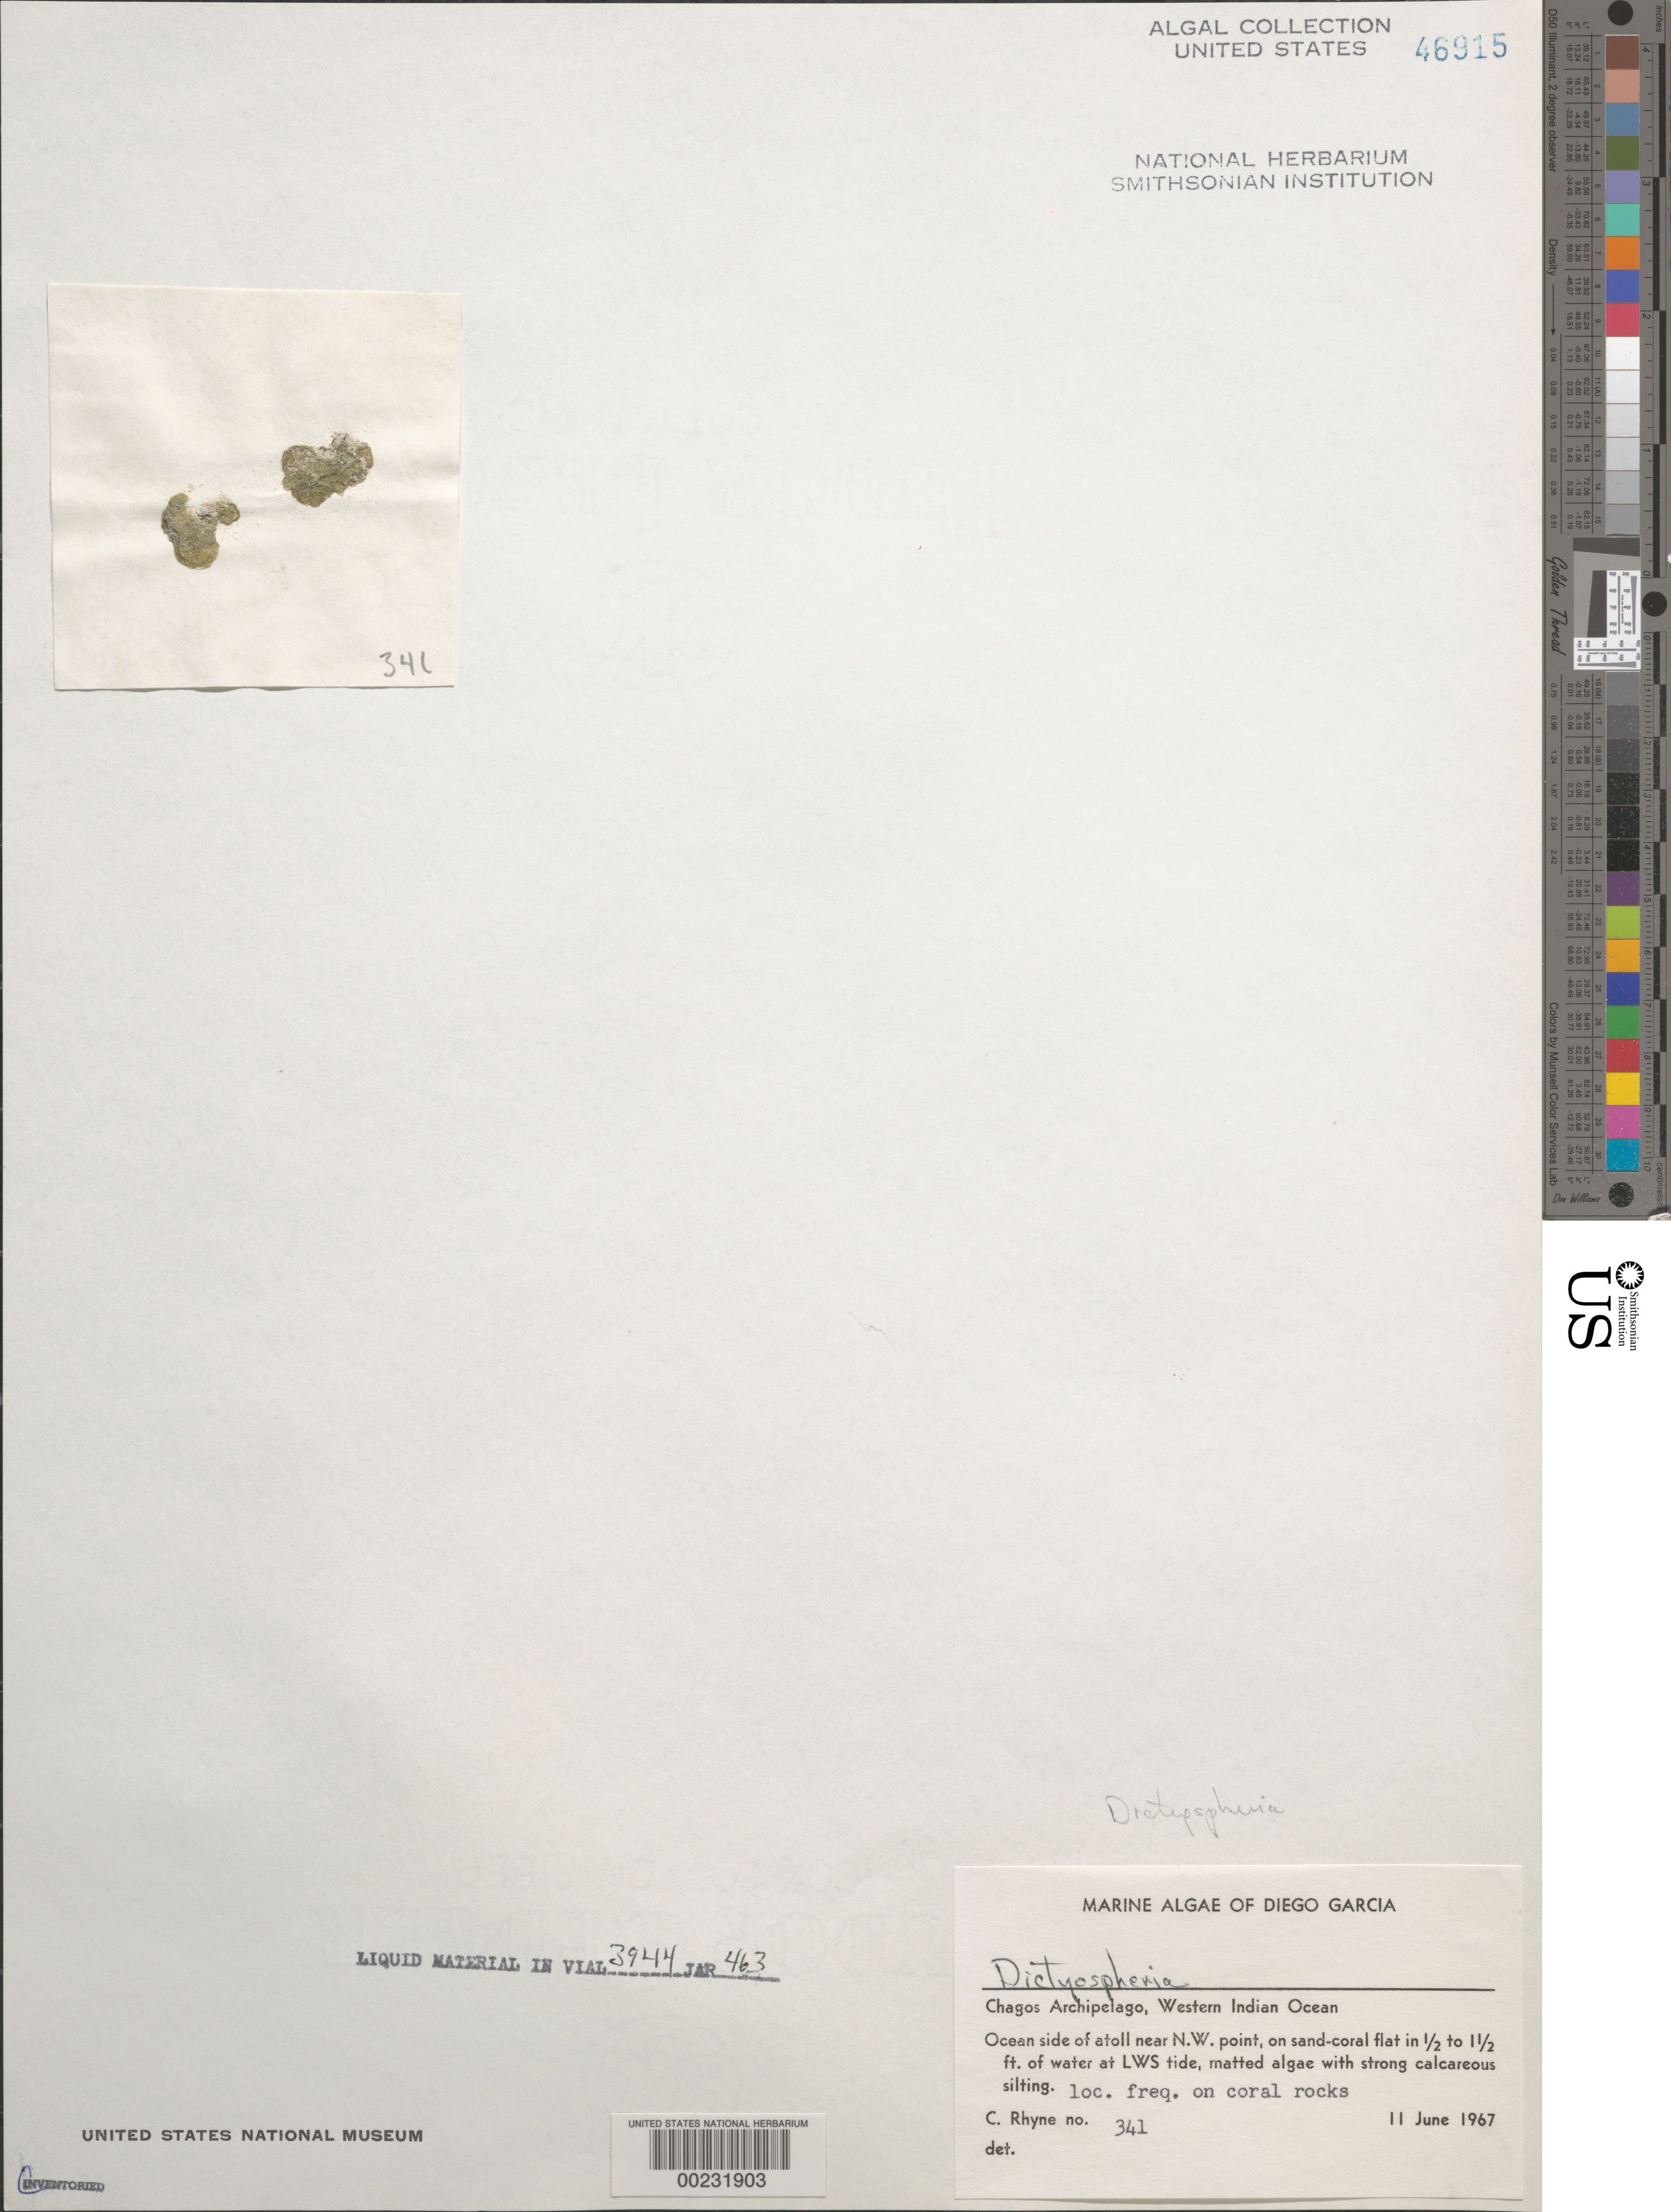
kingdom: Plantae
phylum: Chlorophyta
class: Ulvophyceae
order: Siphonocladales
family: Siphonocladaceae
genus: Dictyosphaeria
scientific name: Dictyosphaeria sp.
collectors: C. Rhyne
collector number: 341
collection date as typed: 11 Jun 1967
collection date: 1967-06-11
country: British Indian Ocean Territory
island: Diego Garcia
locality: Near Northwest Point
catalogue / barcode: US 46915